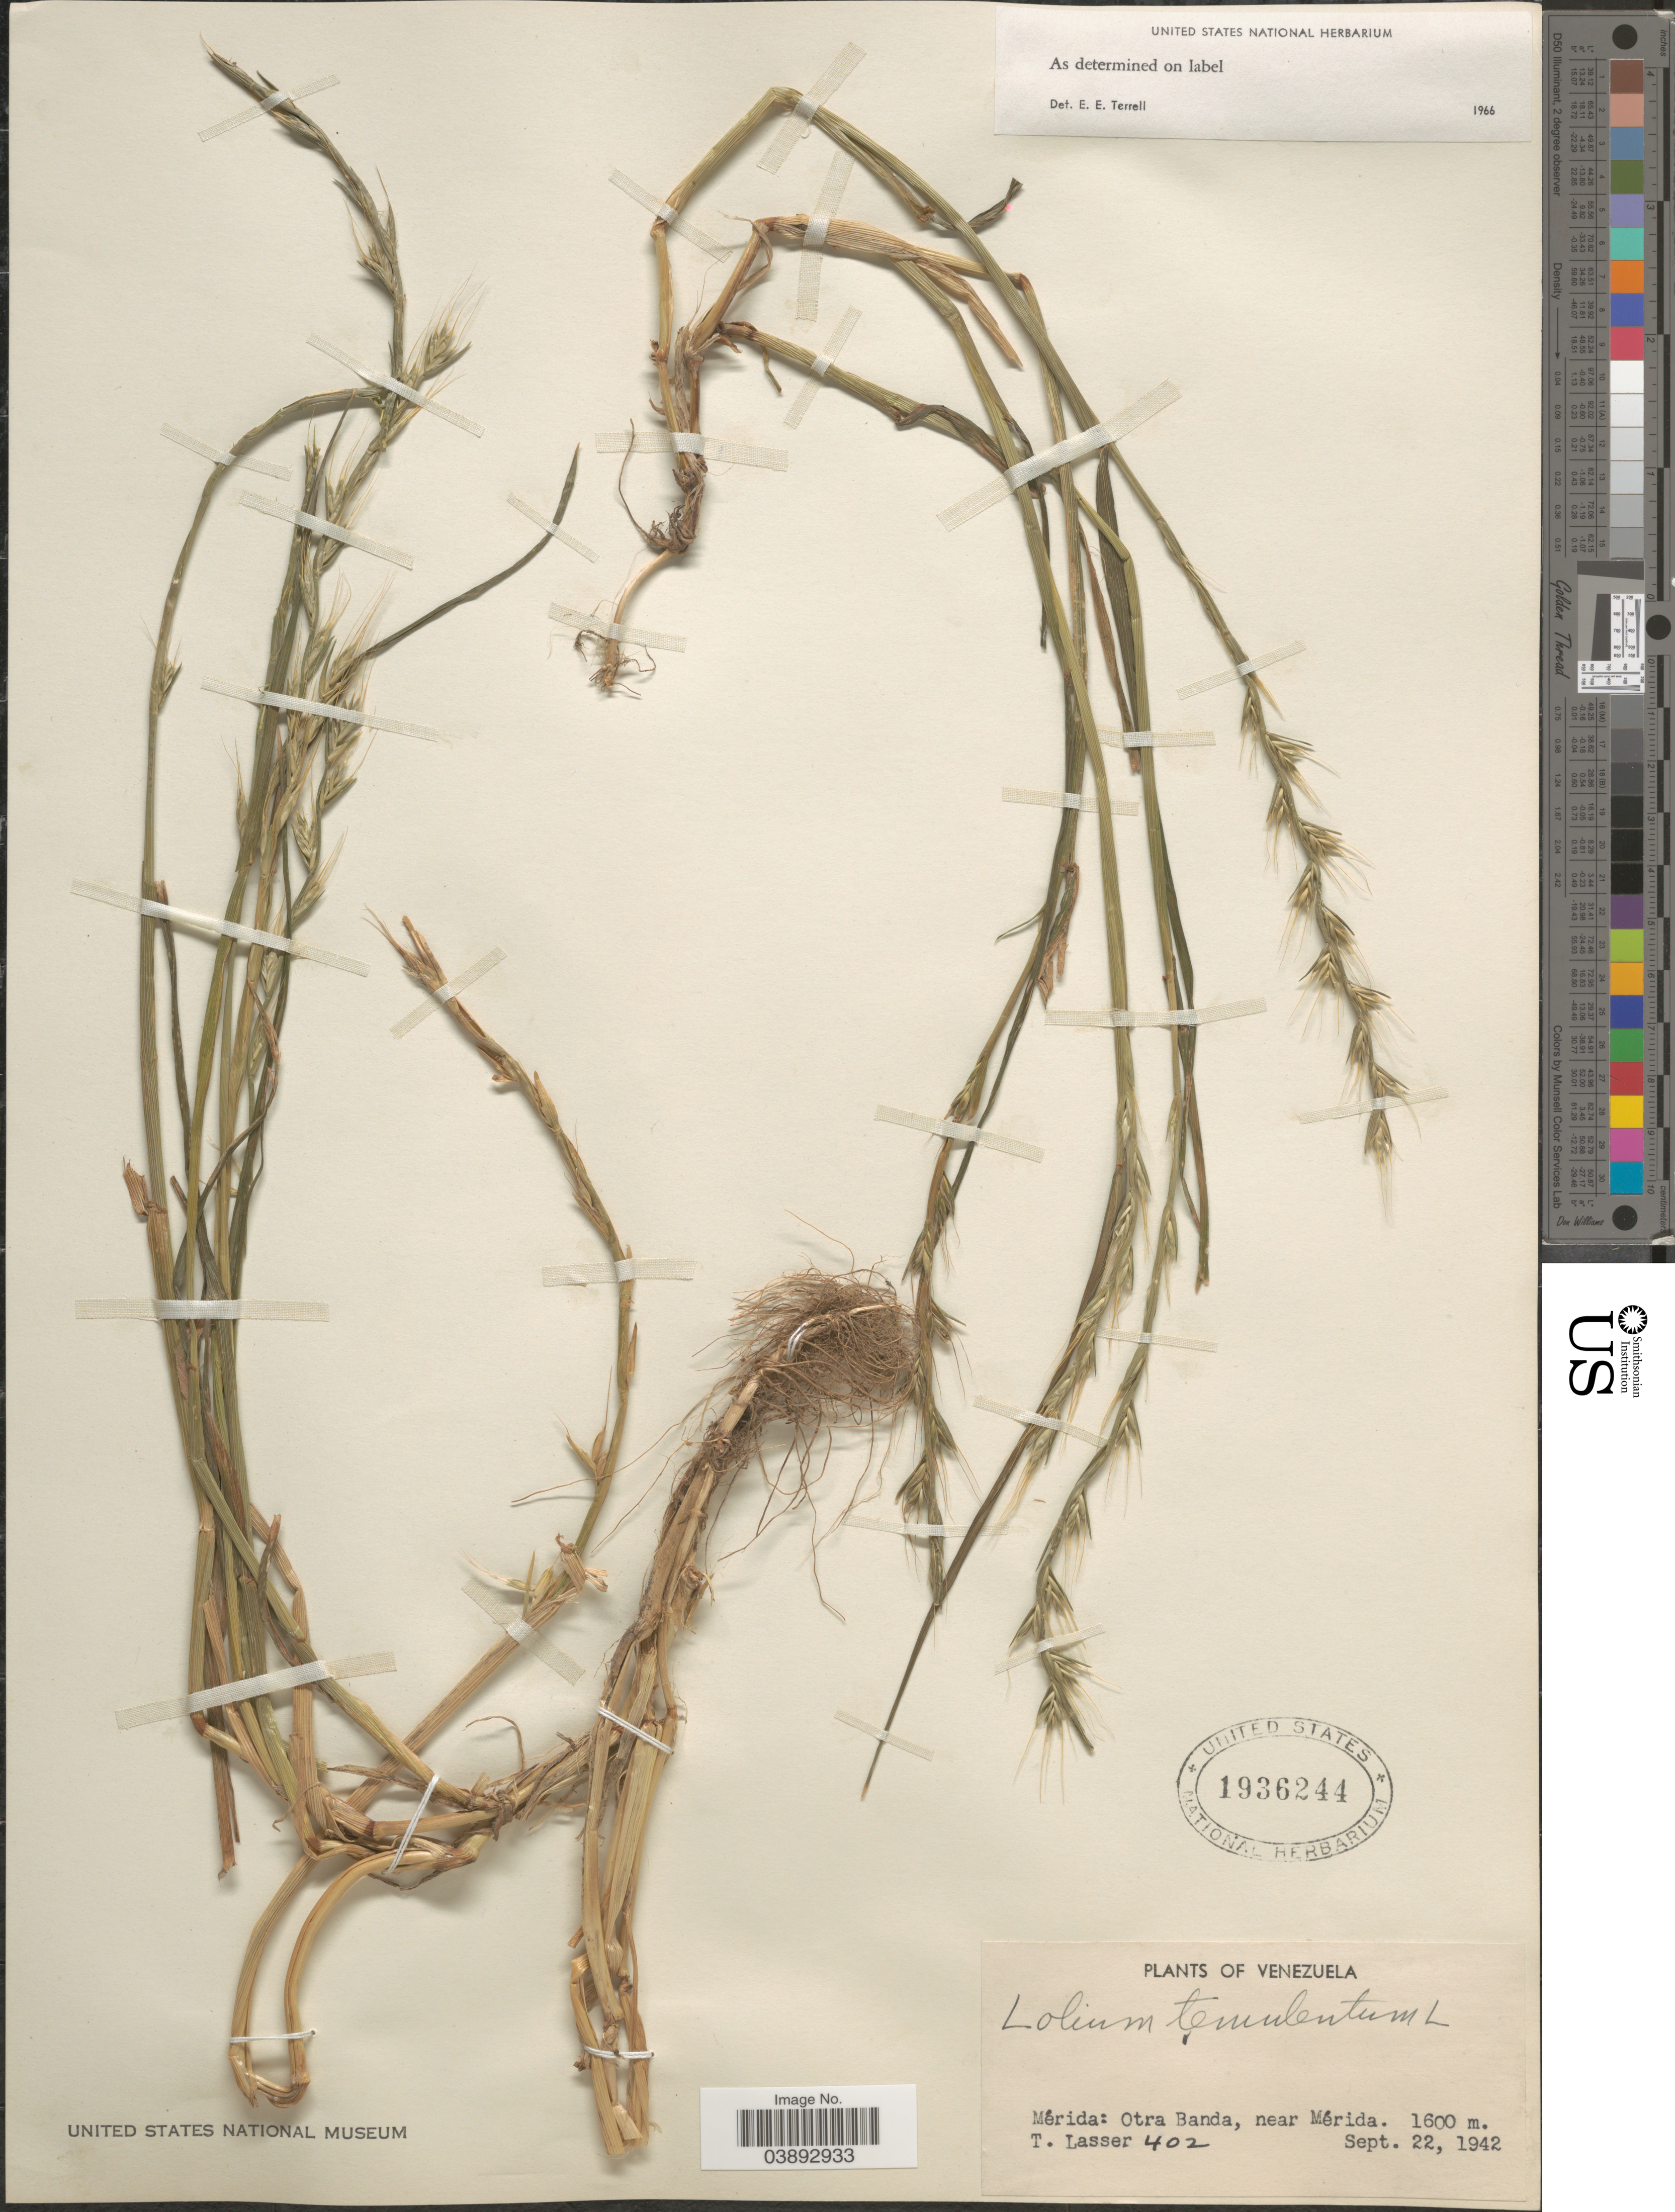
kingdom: Plantae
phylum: Tracheophyta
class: Liliopsida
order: Poales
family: Poaceae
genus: Lolium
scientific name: Lolium temulentum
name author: L.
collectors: T. Lasser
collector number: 402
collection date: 1942-09-22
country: Venezuela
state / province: Merida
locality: Otra Banda, near Mérida.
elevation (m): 1600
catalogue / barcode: US 1936244